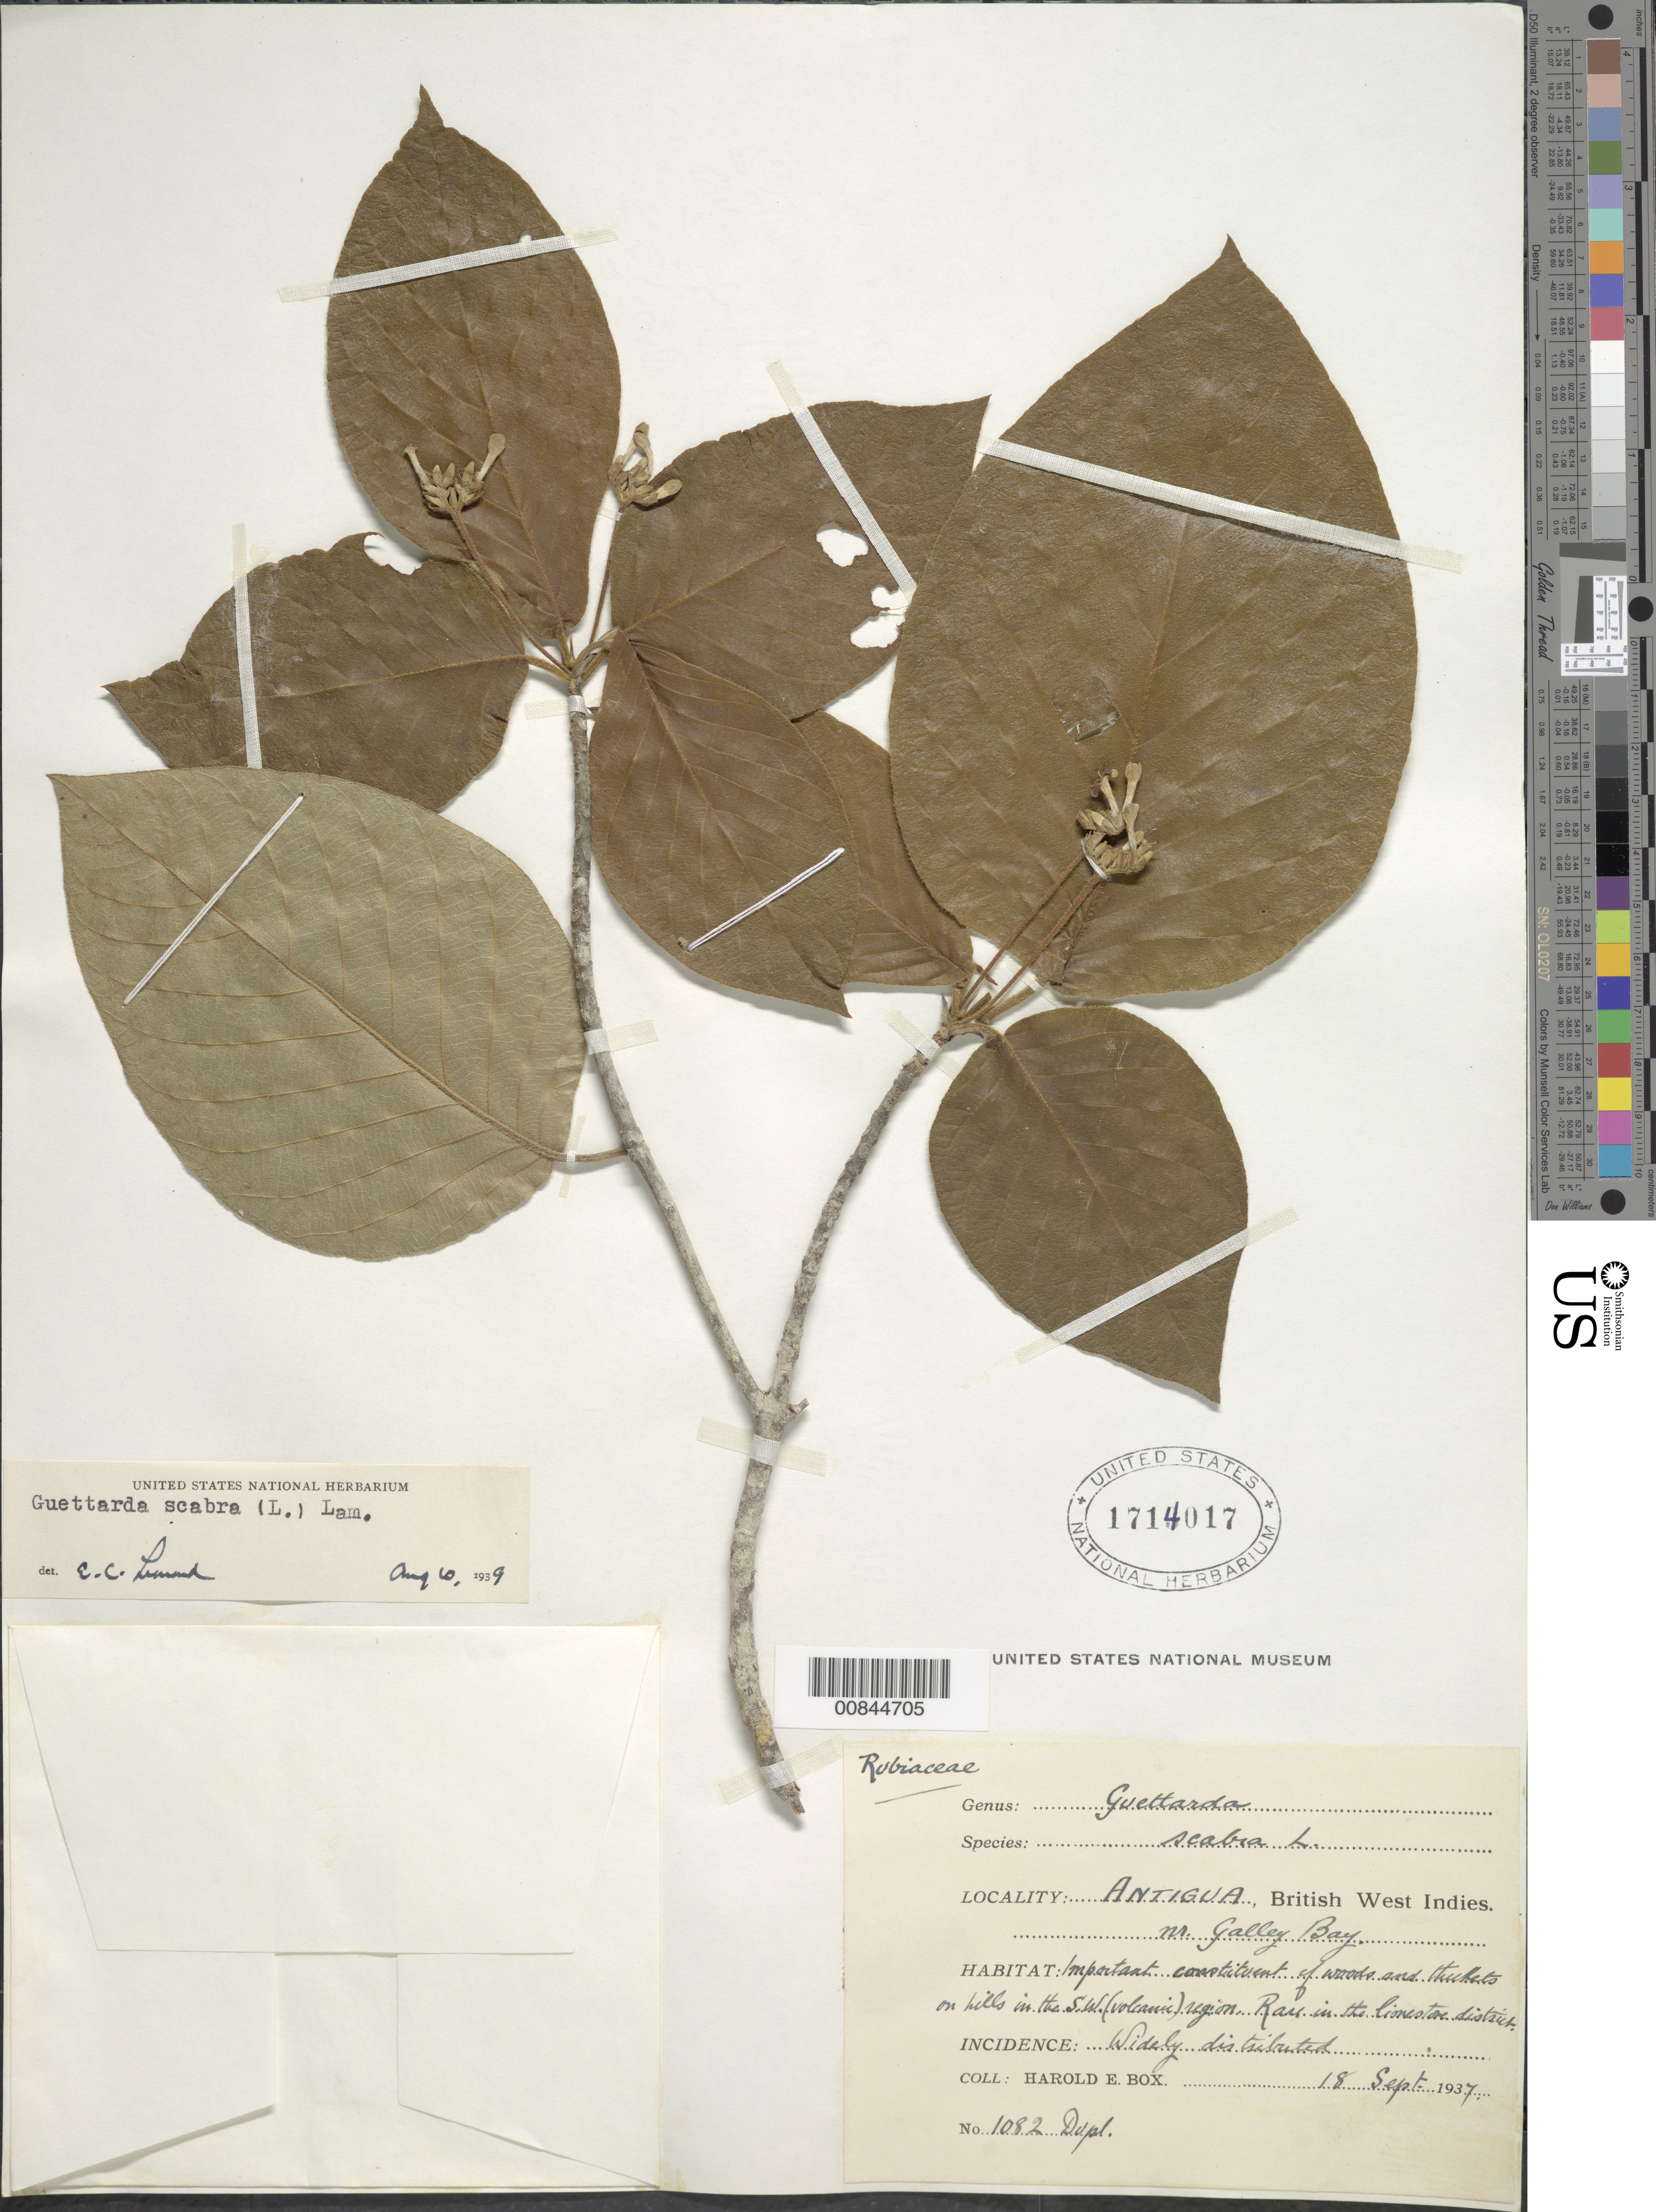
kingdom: Plantae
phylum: Tracheophyta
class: Magnoliopsida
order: Gentianales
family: Rubiaceae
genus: Guettarda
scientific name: Guettarda scabra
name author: (L.) Vent.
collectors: H. E. Box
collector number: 1082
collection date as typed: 18 Sep 1937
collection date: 1937-09-18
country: Antigua and Barbuda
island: Leeward Is.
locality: Near Galley Bay, in the SW (volcanic) region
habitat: Frequent in woods and thickets, on hills in the volcanic region; rare in the limestone district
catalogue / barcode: US 1714017